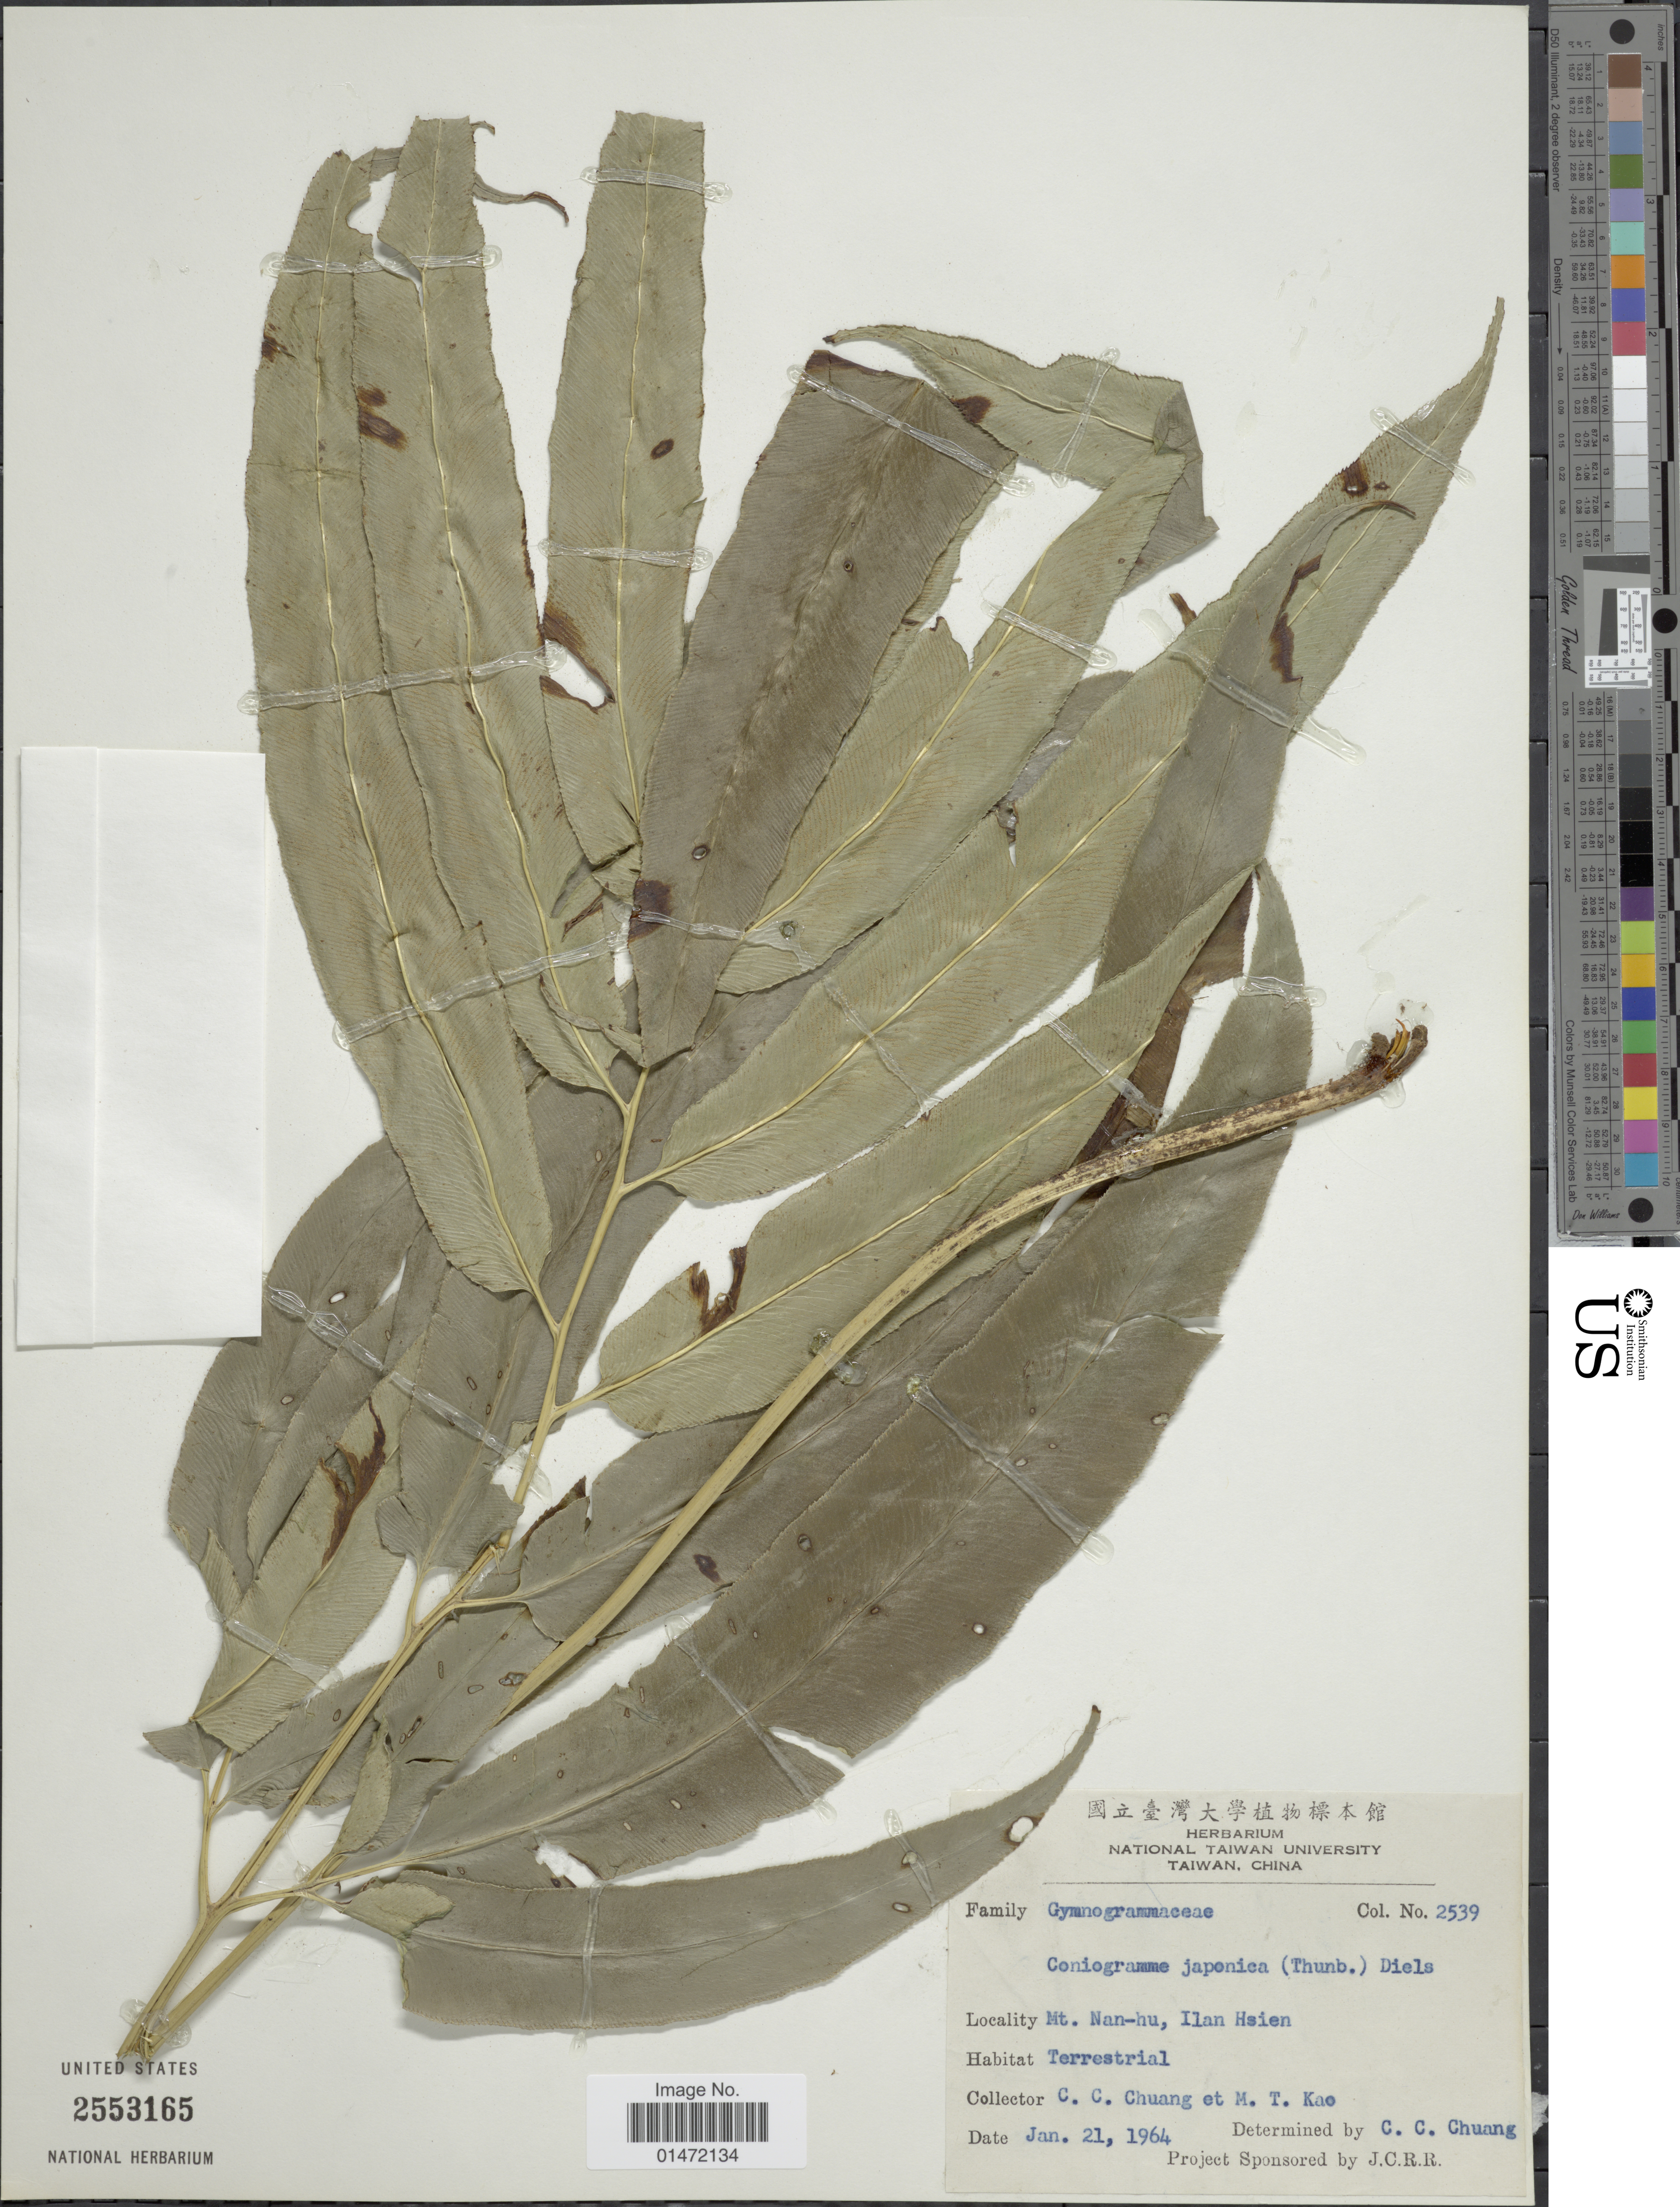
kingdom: Plantae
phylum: Tracheophyta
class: Polypodiopsida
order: Polypodiales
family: Pteridaceae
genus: Coniogramme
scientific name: Coniogramme japonica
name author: (Thunb. ex Murray) Diels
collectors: C. C. Chuang & M. T. Kao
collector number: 2539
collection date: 1964-01-21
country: Taiwan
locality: Mt. Nan-hu, Ilan Hsien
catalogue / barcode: US 2553165